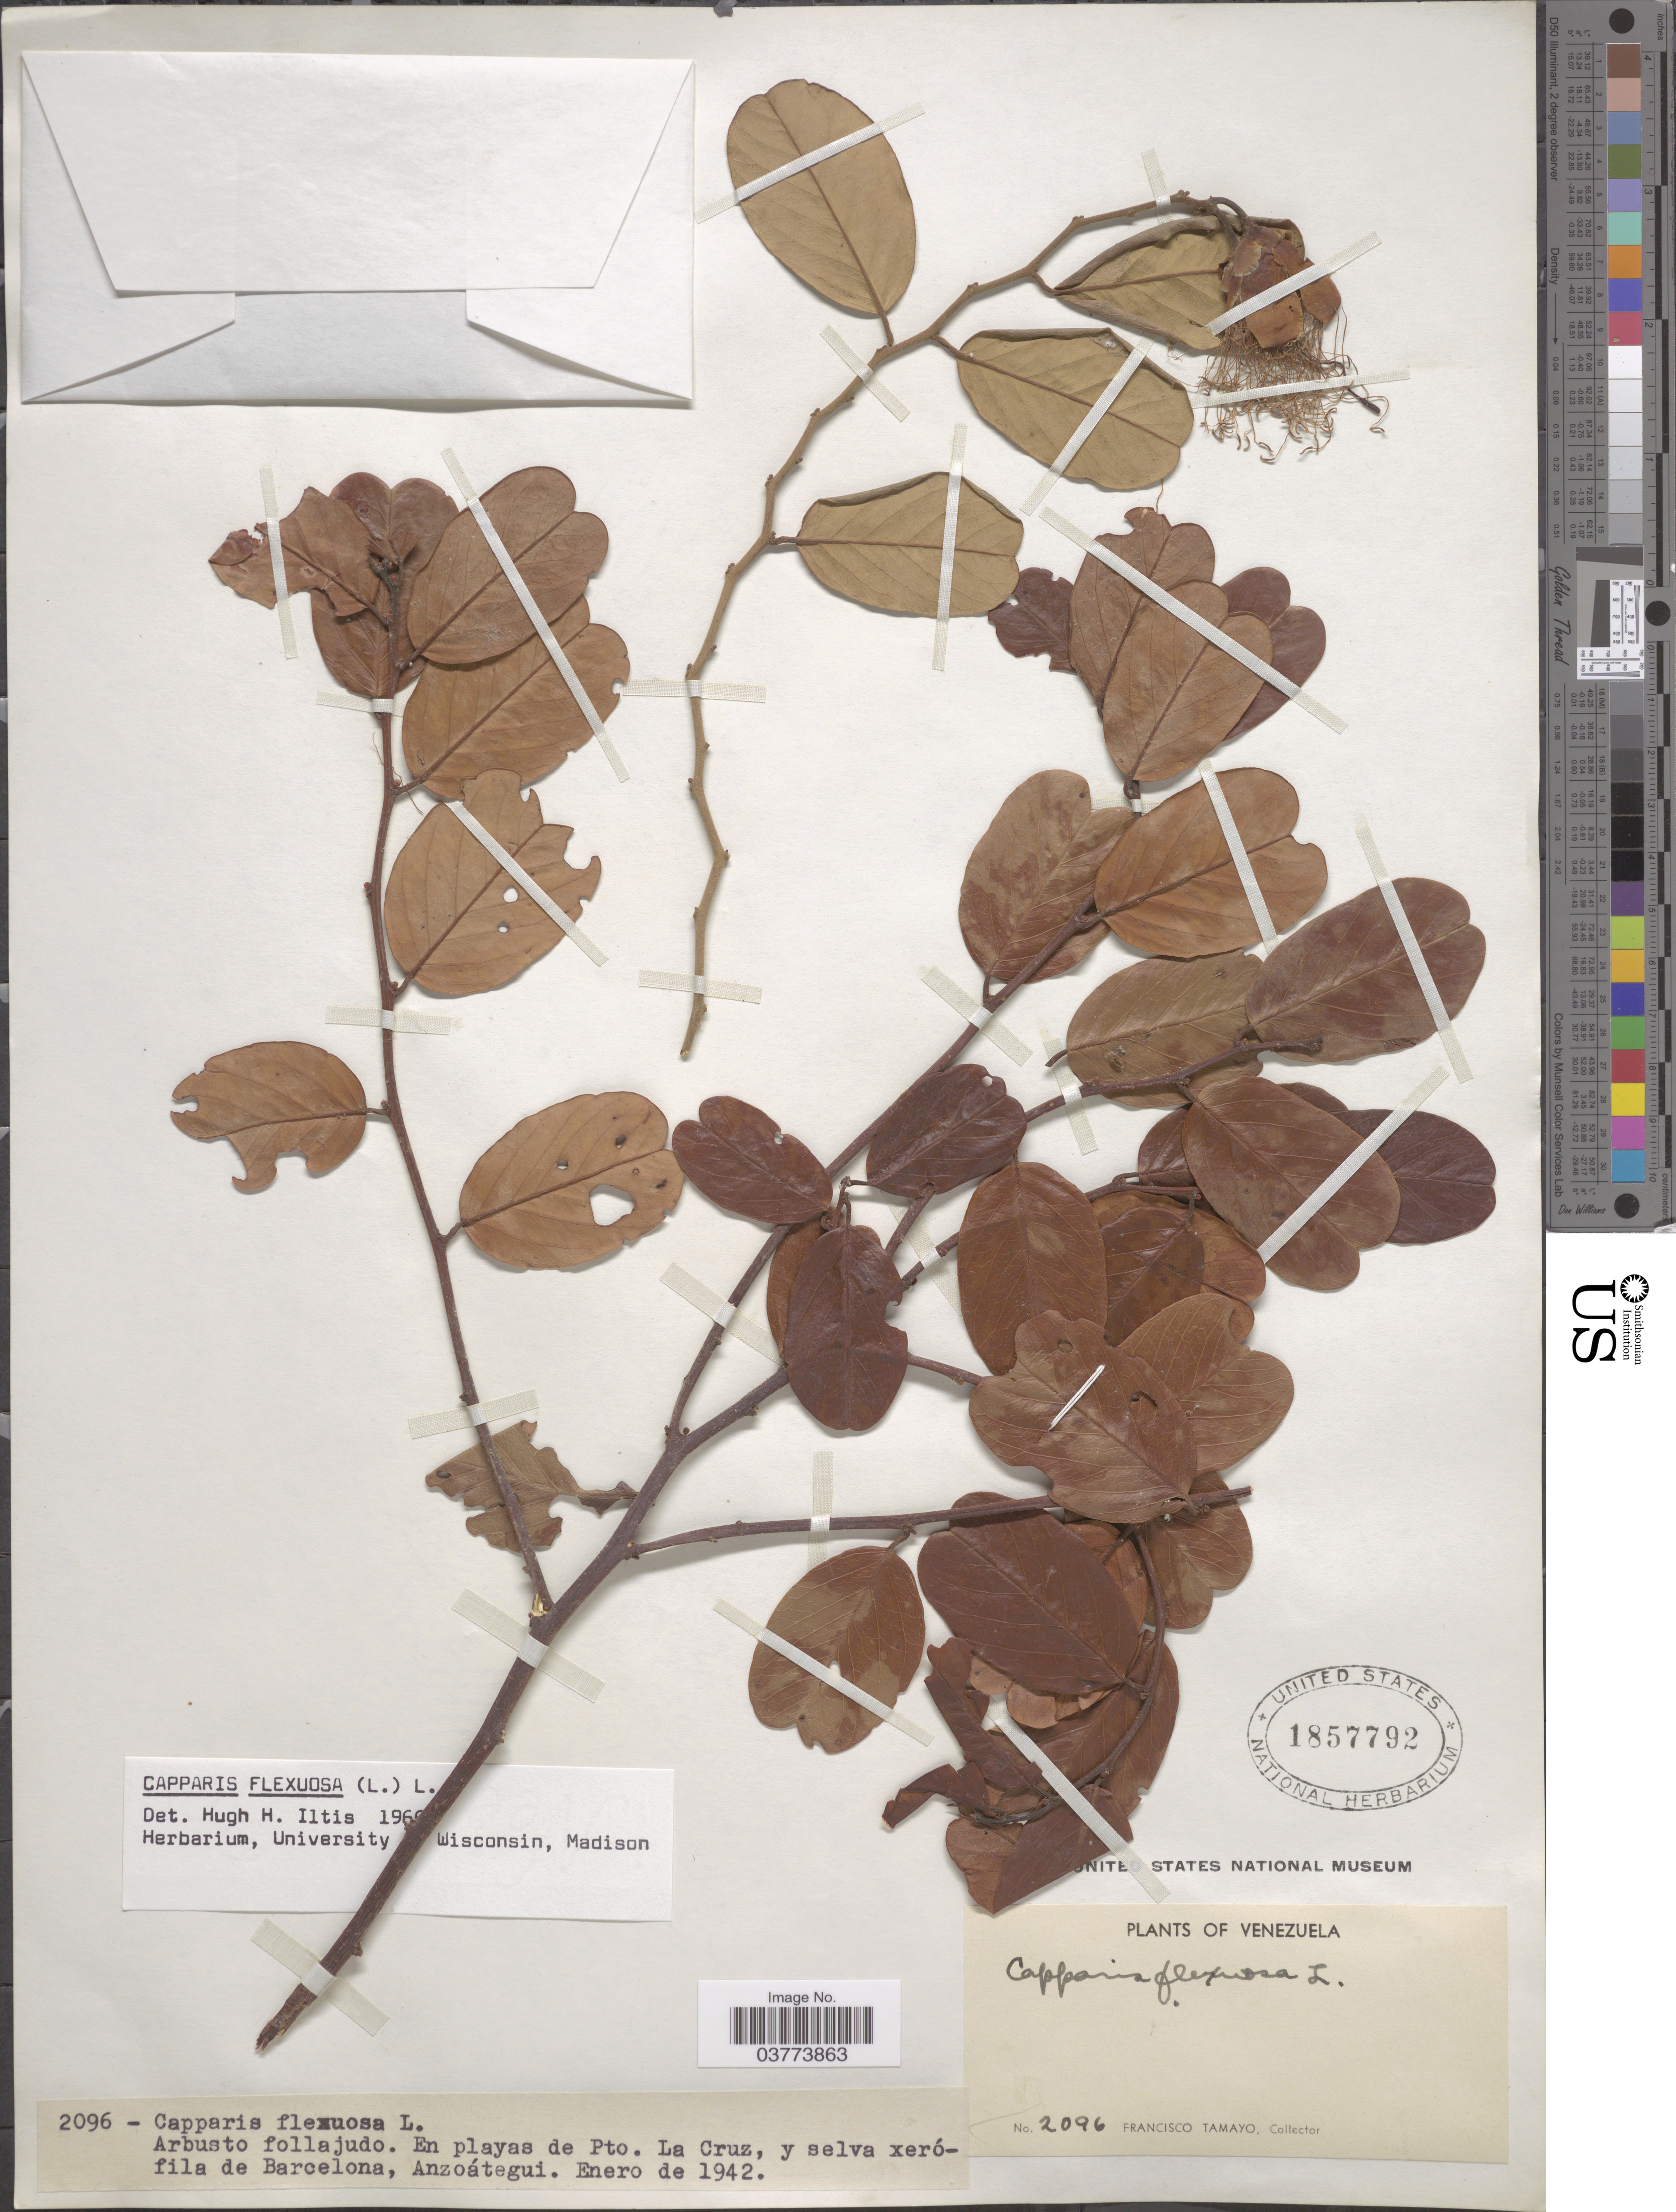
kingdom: Plantae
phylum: Tracheophyta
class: Magnoliopsida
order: Brassicales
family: Capparaceae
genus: Cynophalla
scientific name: Cynophalla flexuosa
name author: (L.) J. Presl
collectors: F. Tamayo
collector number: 2096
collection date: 1942-01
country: Venezuela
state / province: Anzoategui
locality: En playas de Pto. La Cruz, y selva xerófila de Barcelona.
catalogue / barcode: US 1857792